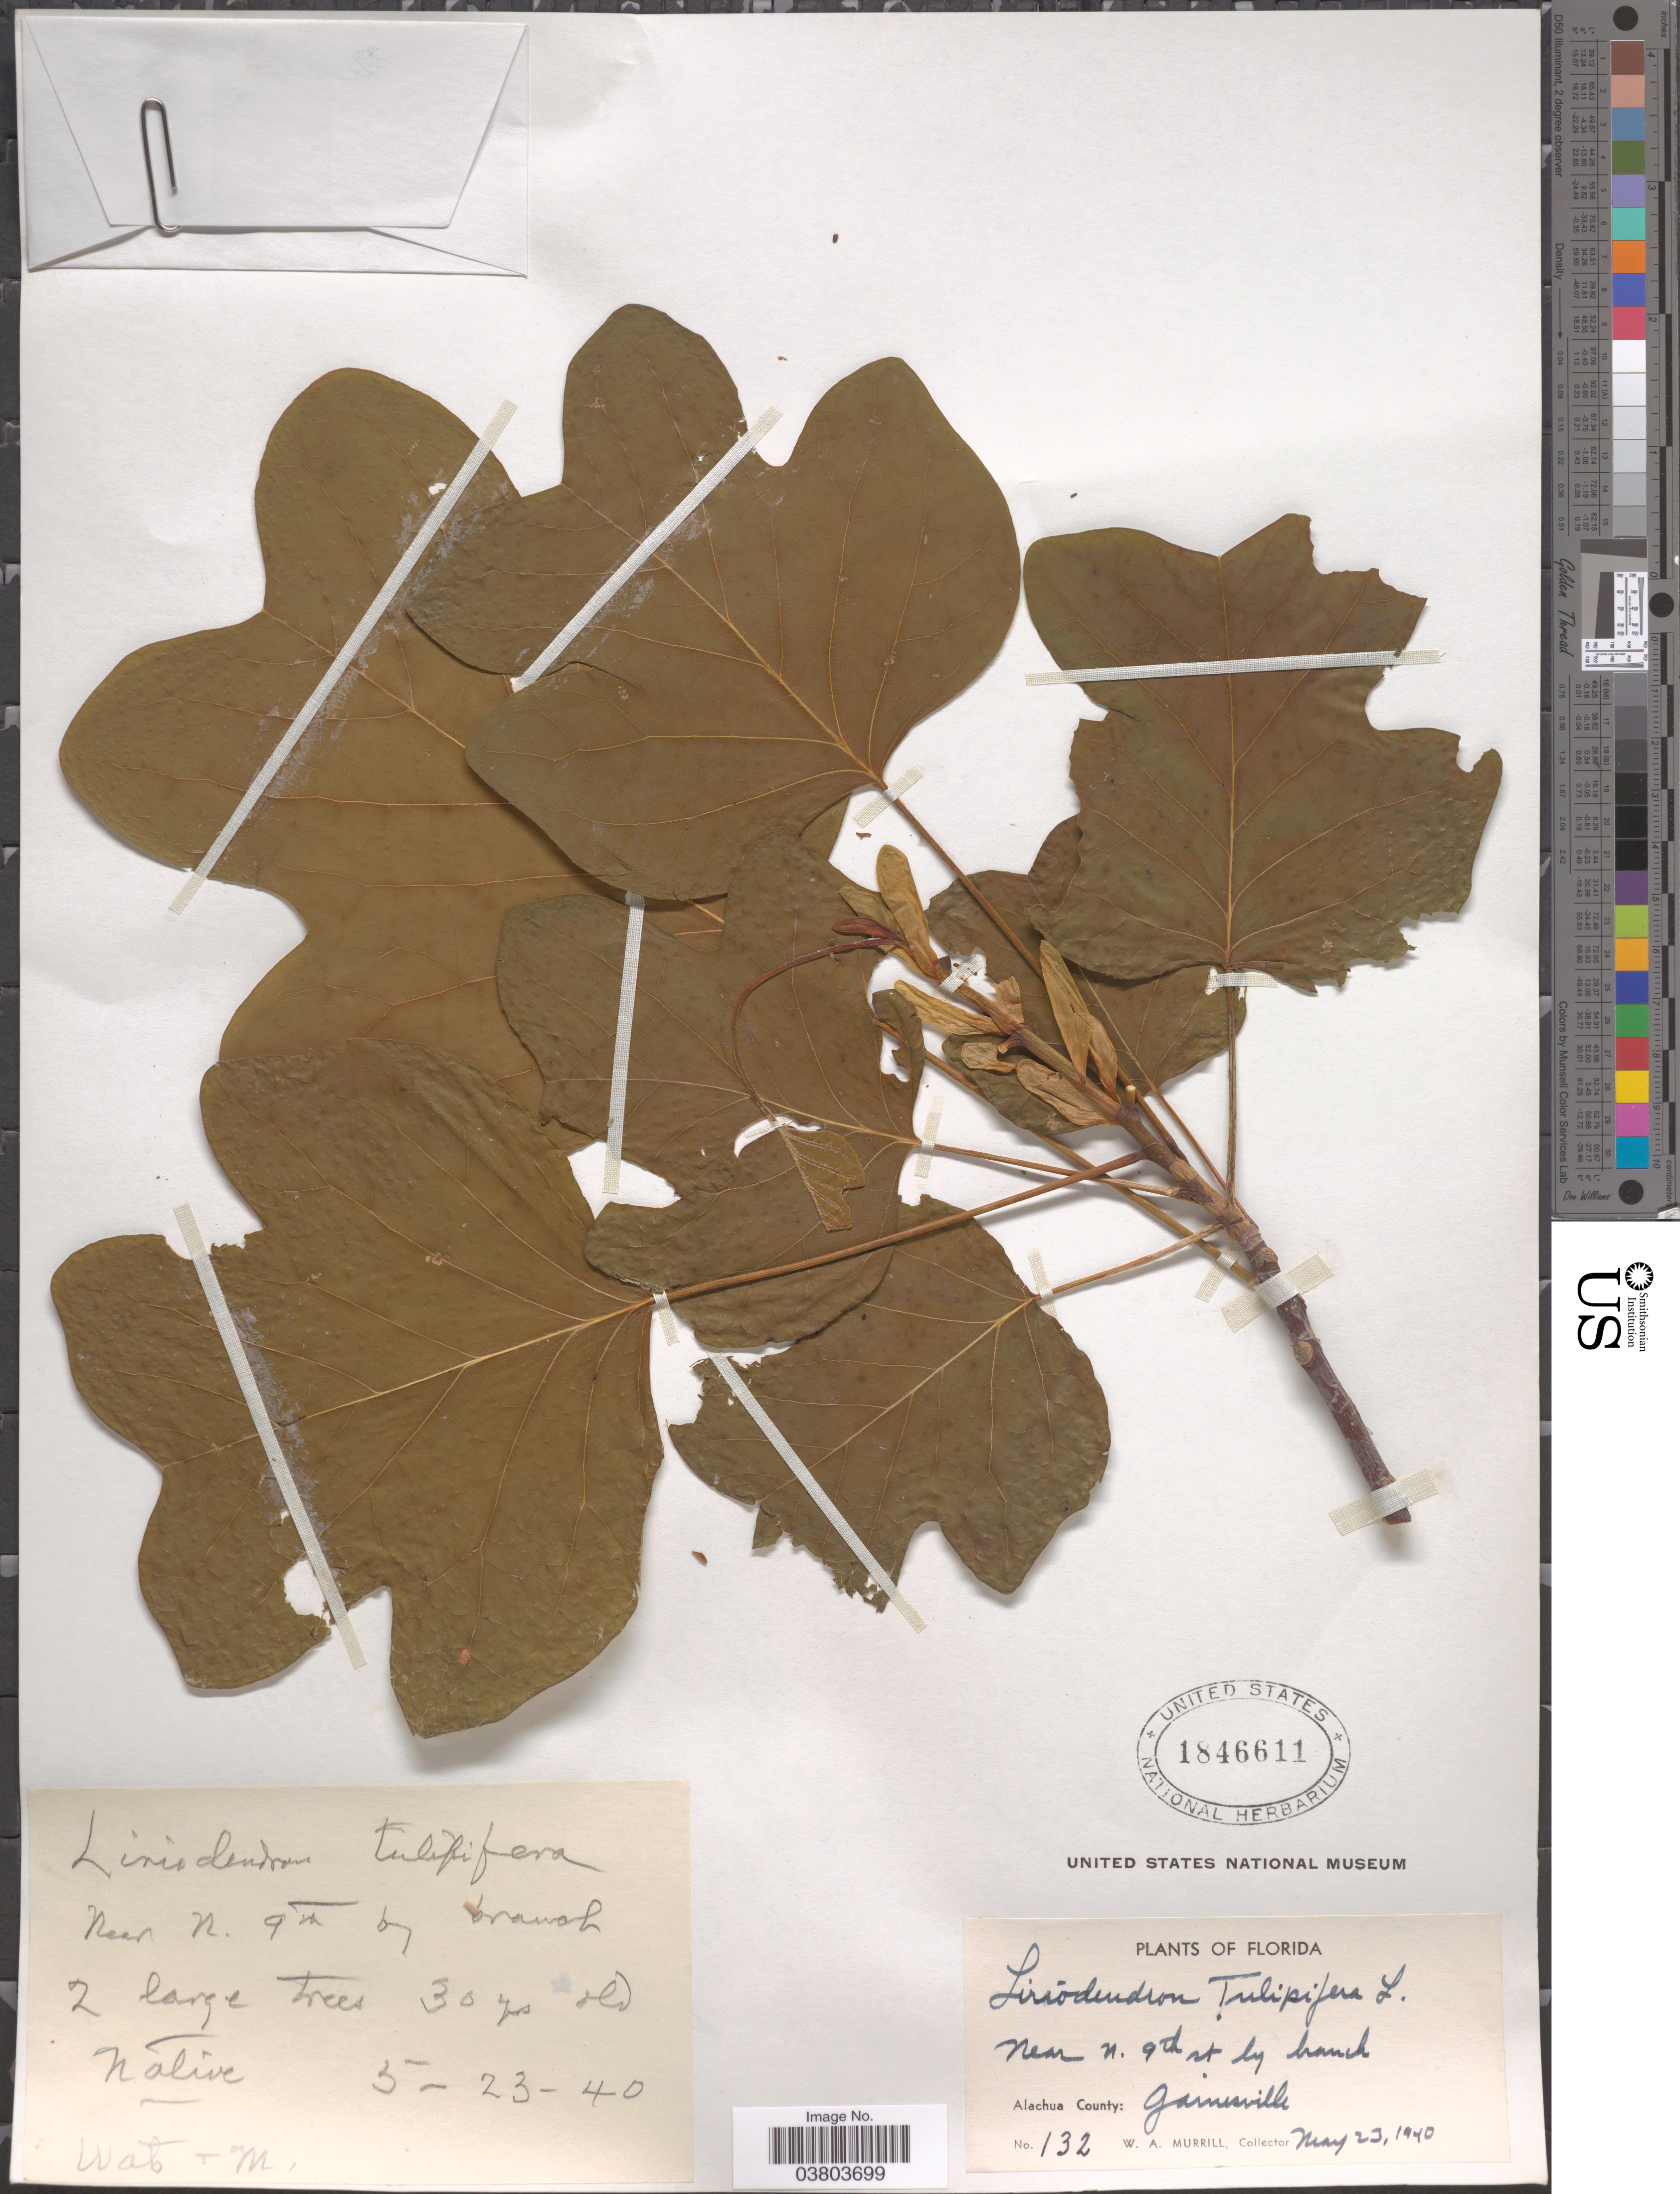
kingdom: Plantae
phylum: Tracheophyta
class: Magnoliopsida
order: Magnoliales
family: Magnoliaceae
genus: Liriodendron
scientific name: Liriodendron tulipifera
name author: L.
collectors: W. A. Murrill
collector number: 132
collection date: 1940-05-23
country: United States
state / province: Florida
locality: Near n. 9th st by branch. Alachua County: Gainesville.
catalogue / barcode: US 1846611